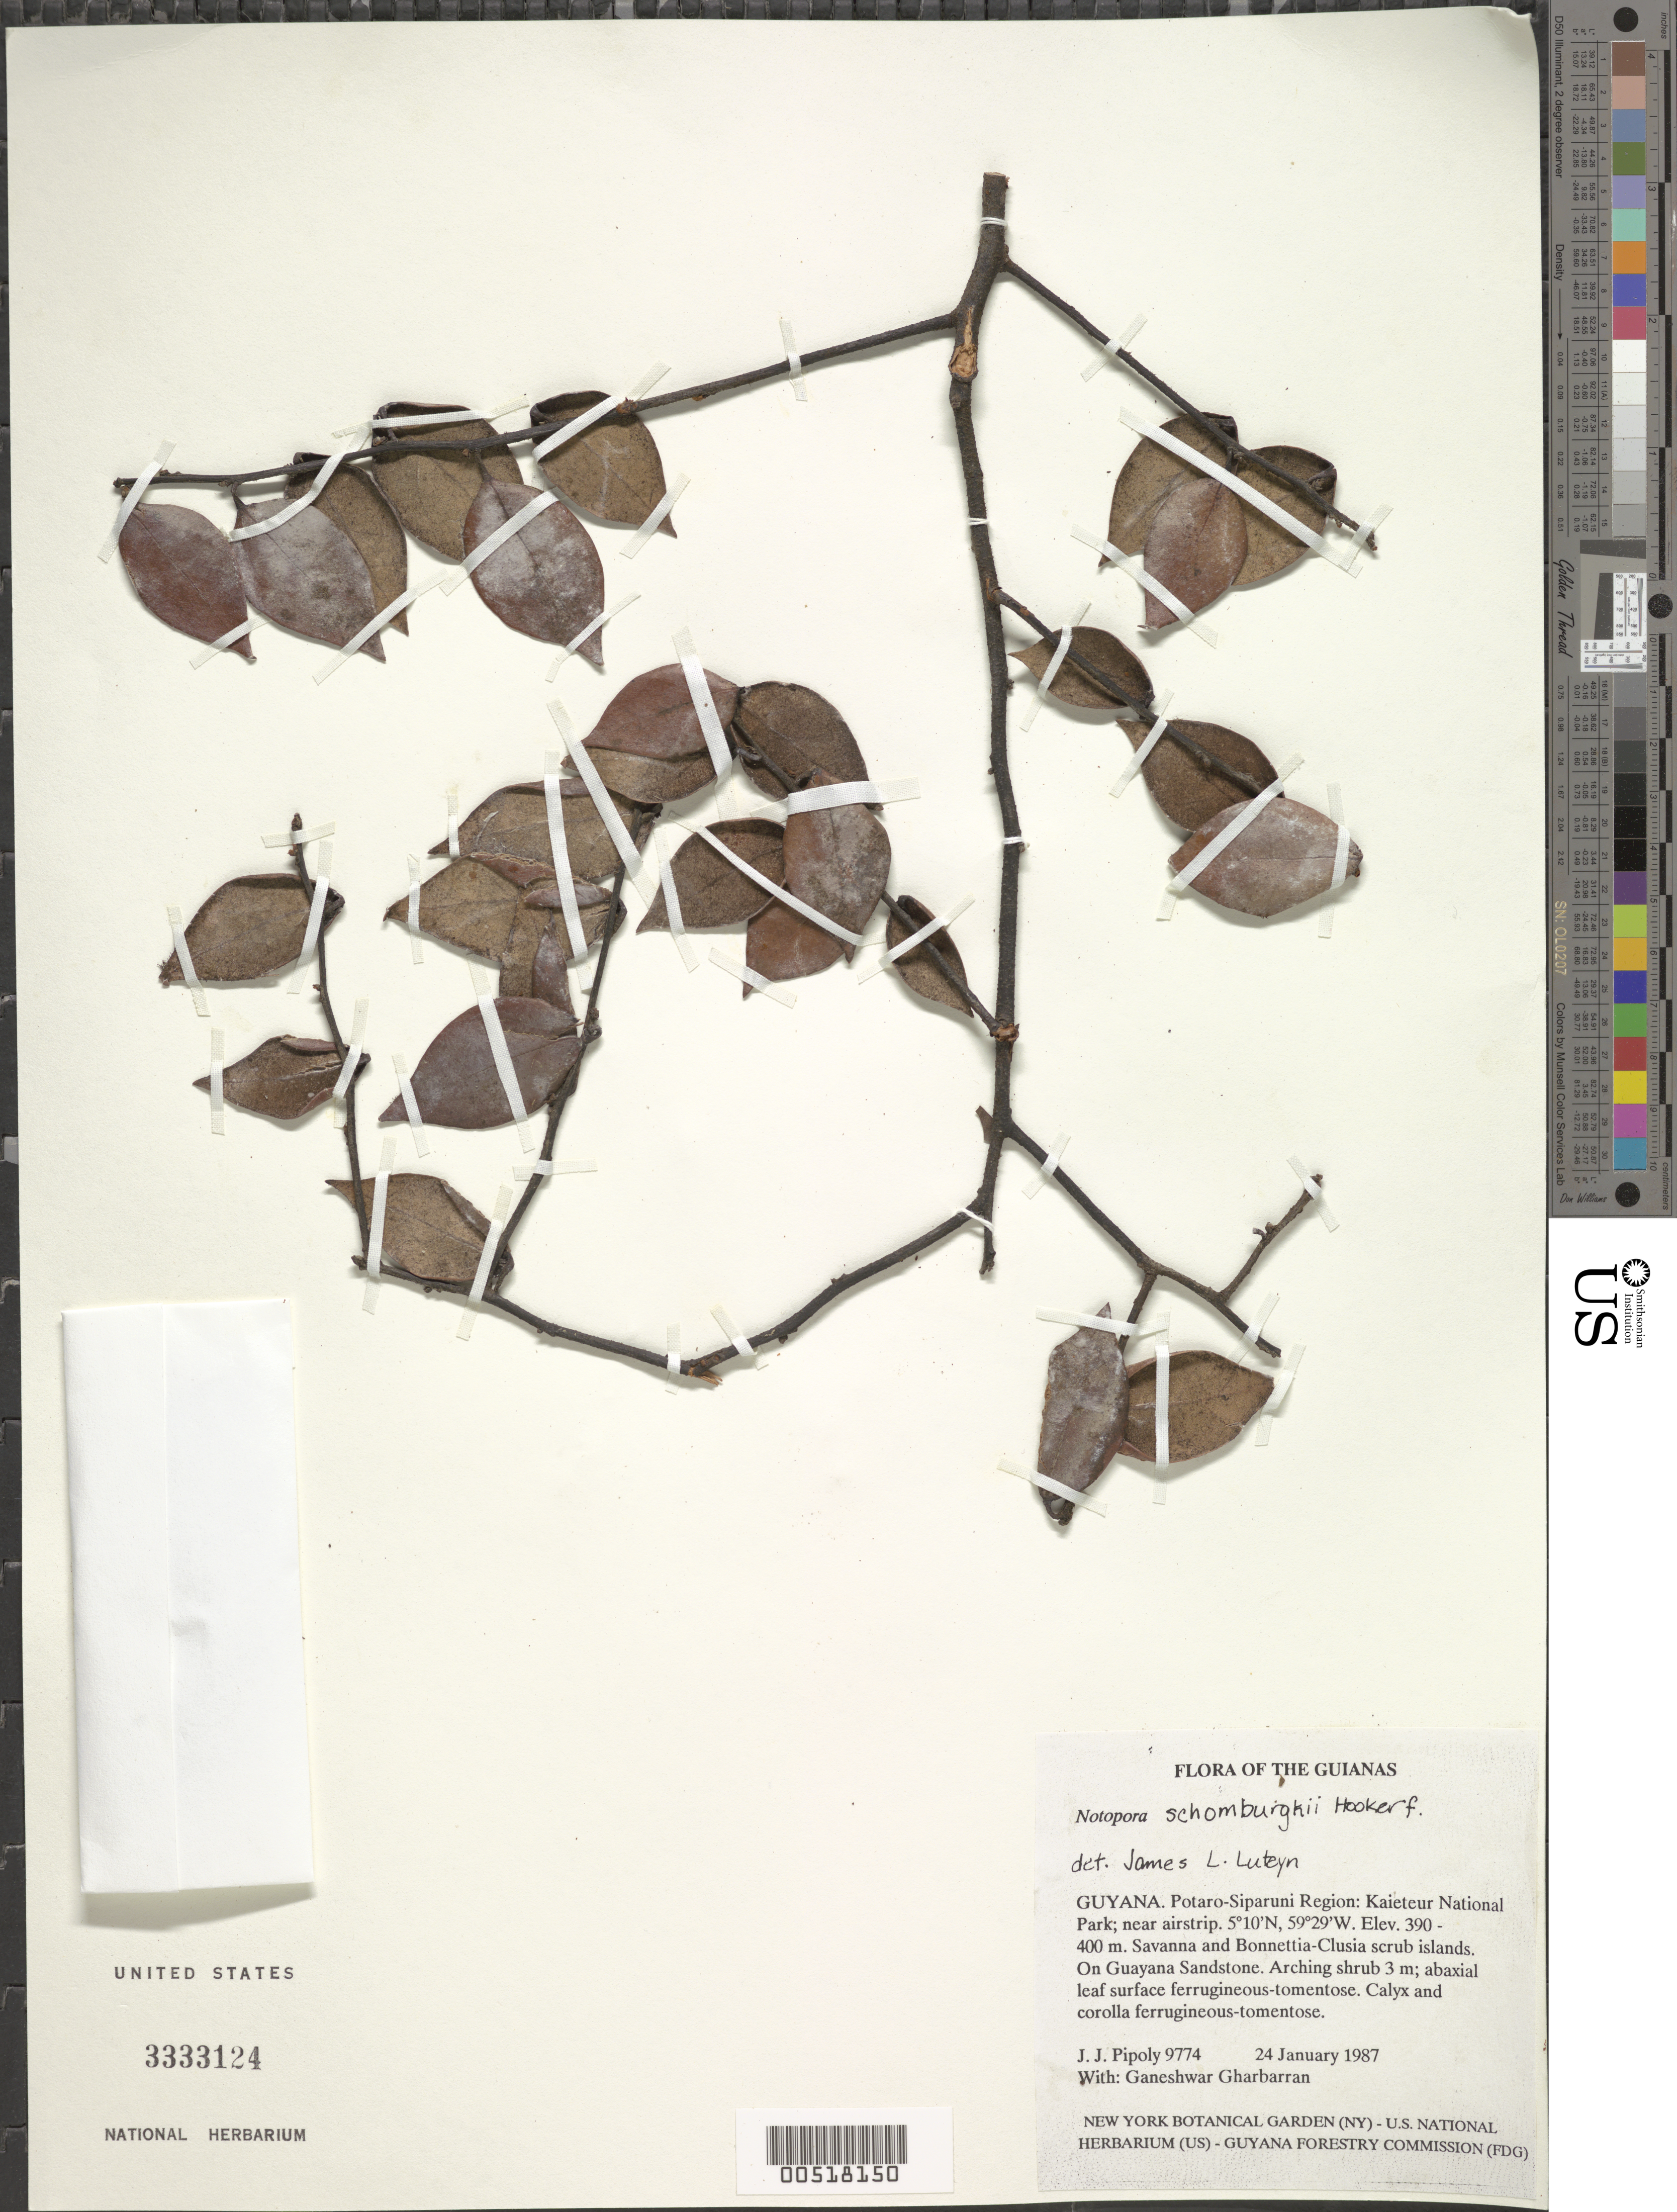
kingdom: Plantae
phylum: Tracheophyta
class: Magnoliopsida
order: Ericales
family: Ericaceae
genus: Notopora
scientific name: Notopora schomburgkii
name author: Hook. f.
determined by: Luteyn, J. L.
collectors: J. J. Pipoly & G. Gharbarran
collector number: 9774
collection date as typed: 24 January 1987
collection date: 1987-01-24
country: Guyana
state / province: Potaro-Siparuni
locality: Kaieteur National Park; near airstrip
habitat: Savanna and Bonnetia-Clusia scrub islands. Guayana sandstone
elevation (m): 390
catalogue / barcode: US 3333124